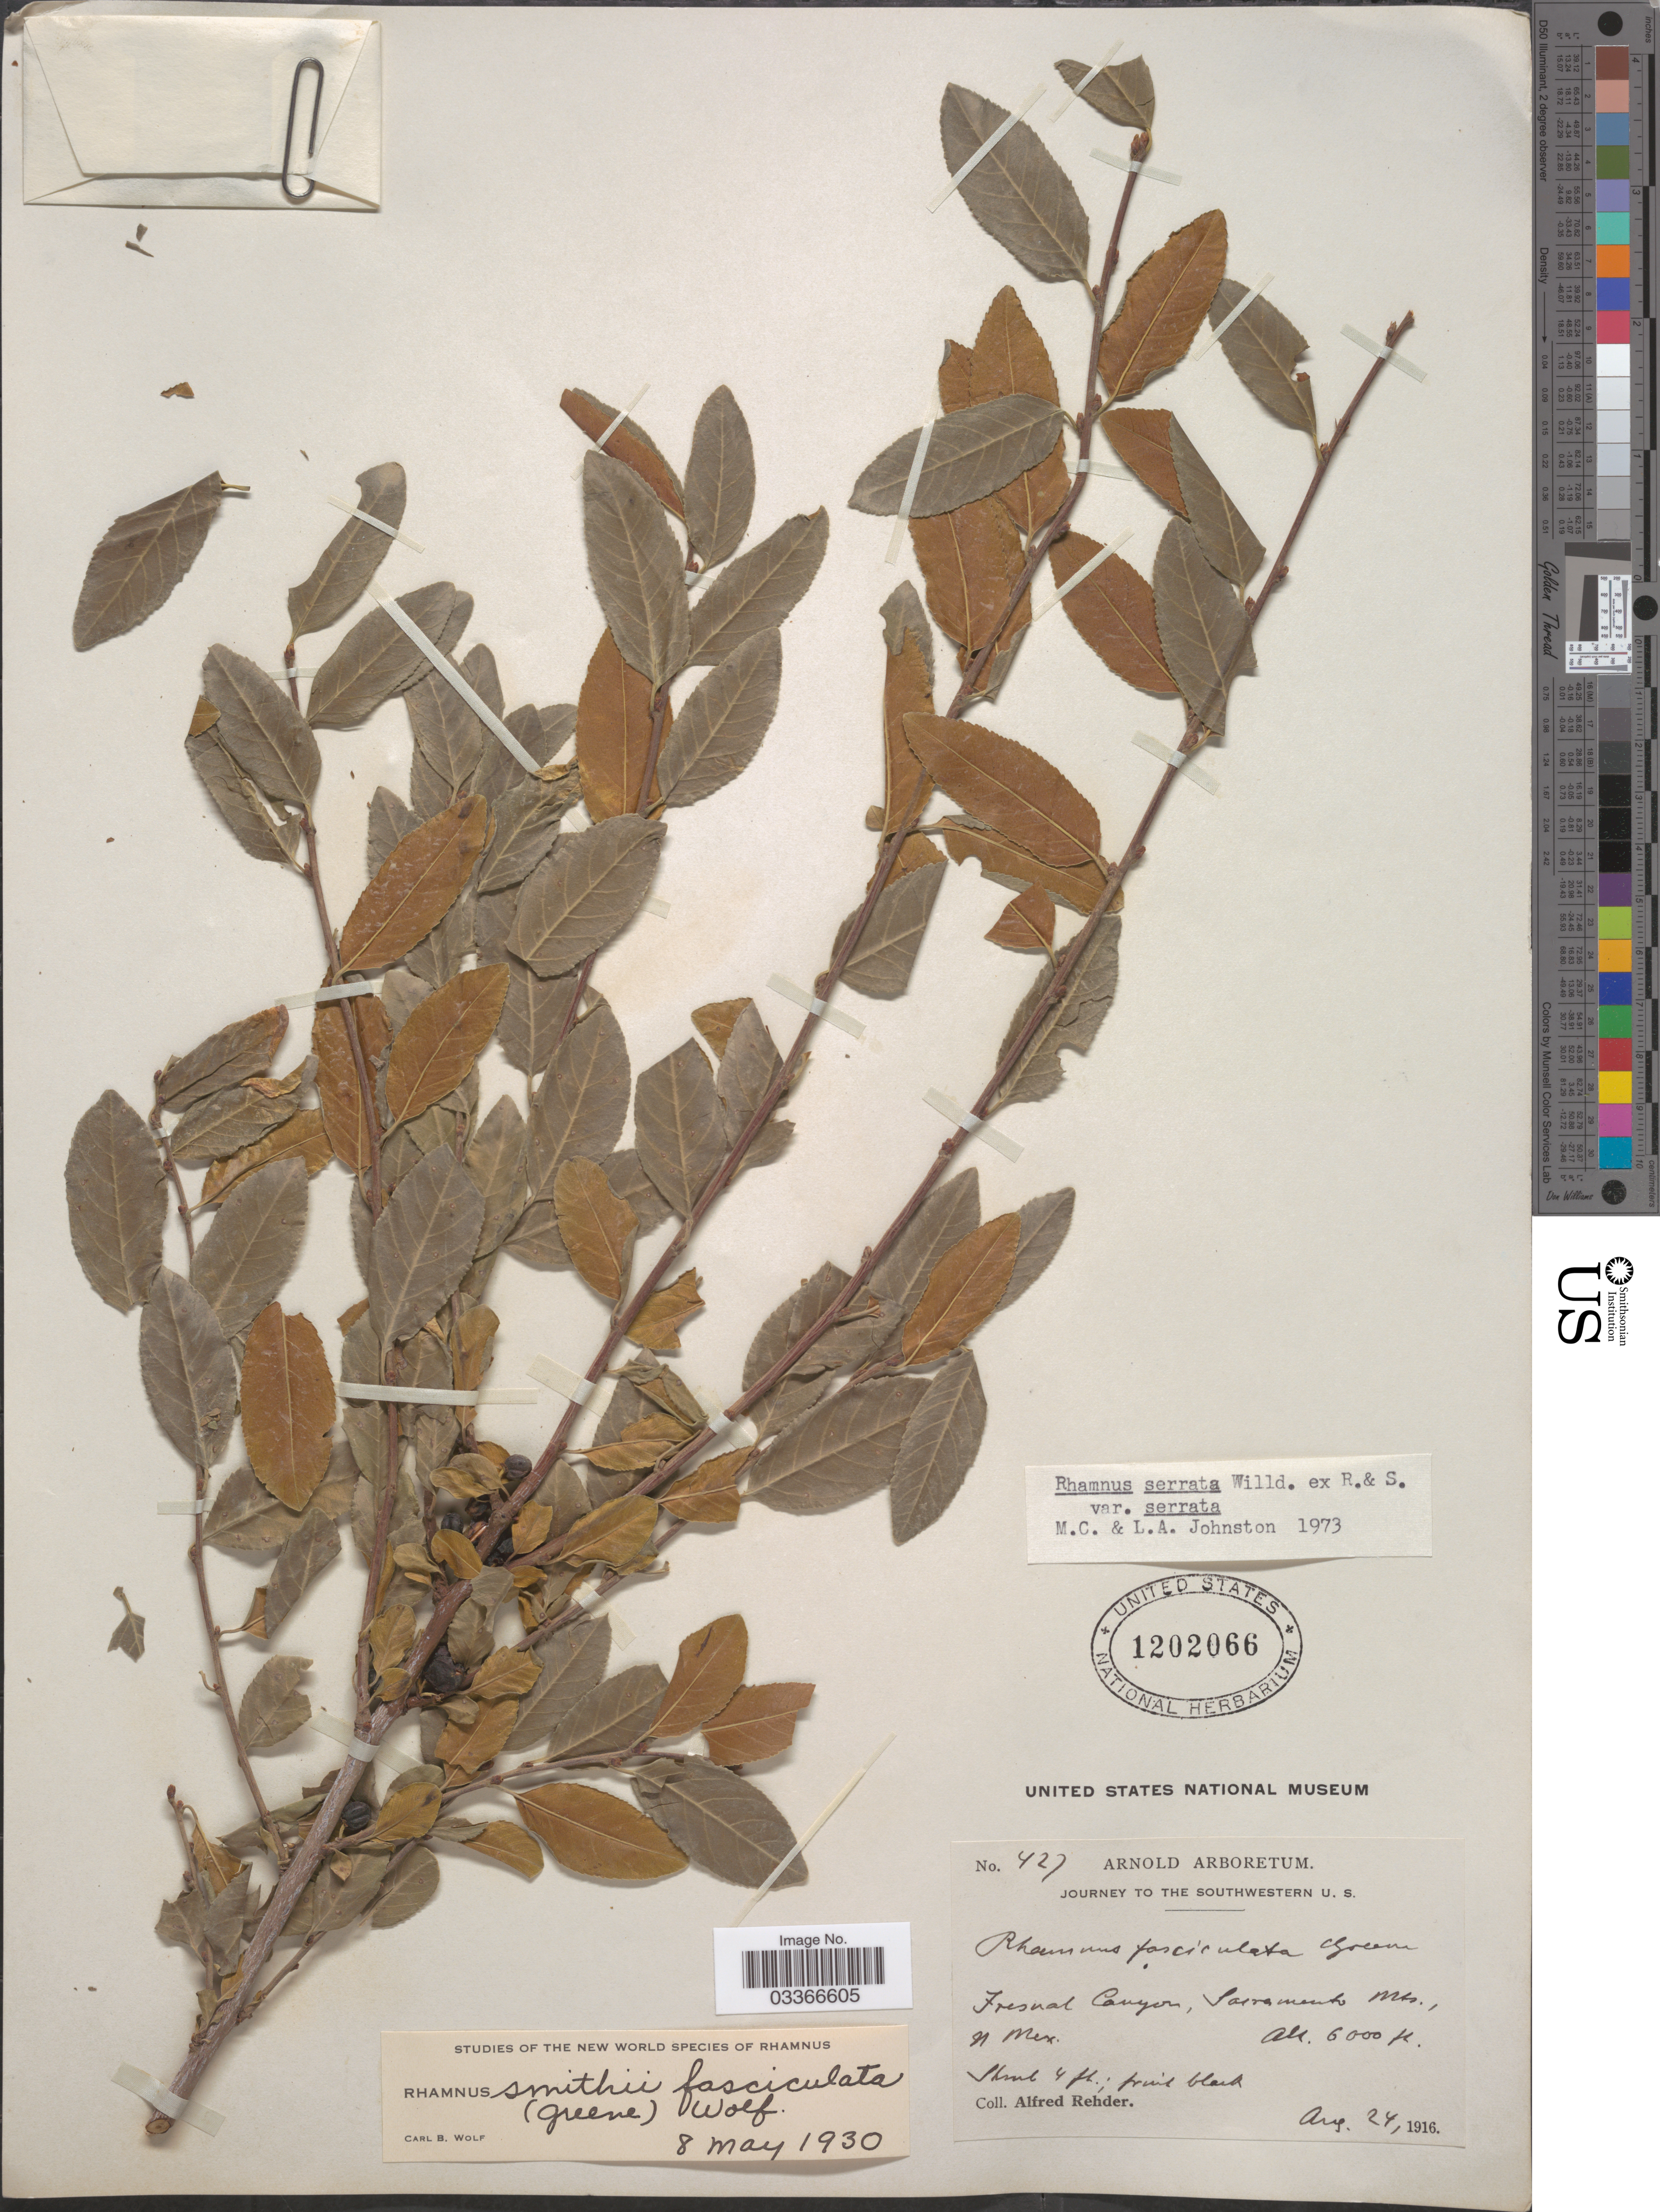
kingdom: Plantae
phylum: Tracheophyta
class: Magnoliopsida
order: Rosales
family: Rhamnaceae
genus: Rhamnus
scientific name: Rhamnus serrata var. serrata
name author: Humb. & Bonpl. ex Willd.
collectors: A. Rehder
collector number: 427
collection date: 1916-08-24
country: United States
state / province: New Mexico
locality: Southwestern U. S. Fresnal Canyon, Sacramento Mts.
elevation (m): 1829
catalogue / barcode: US 1202066